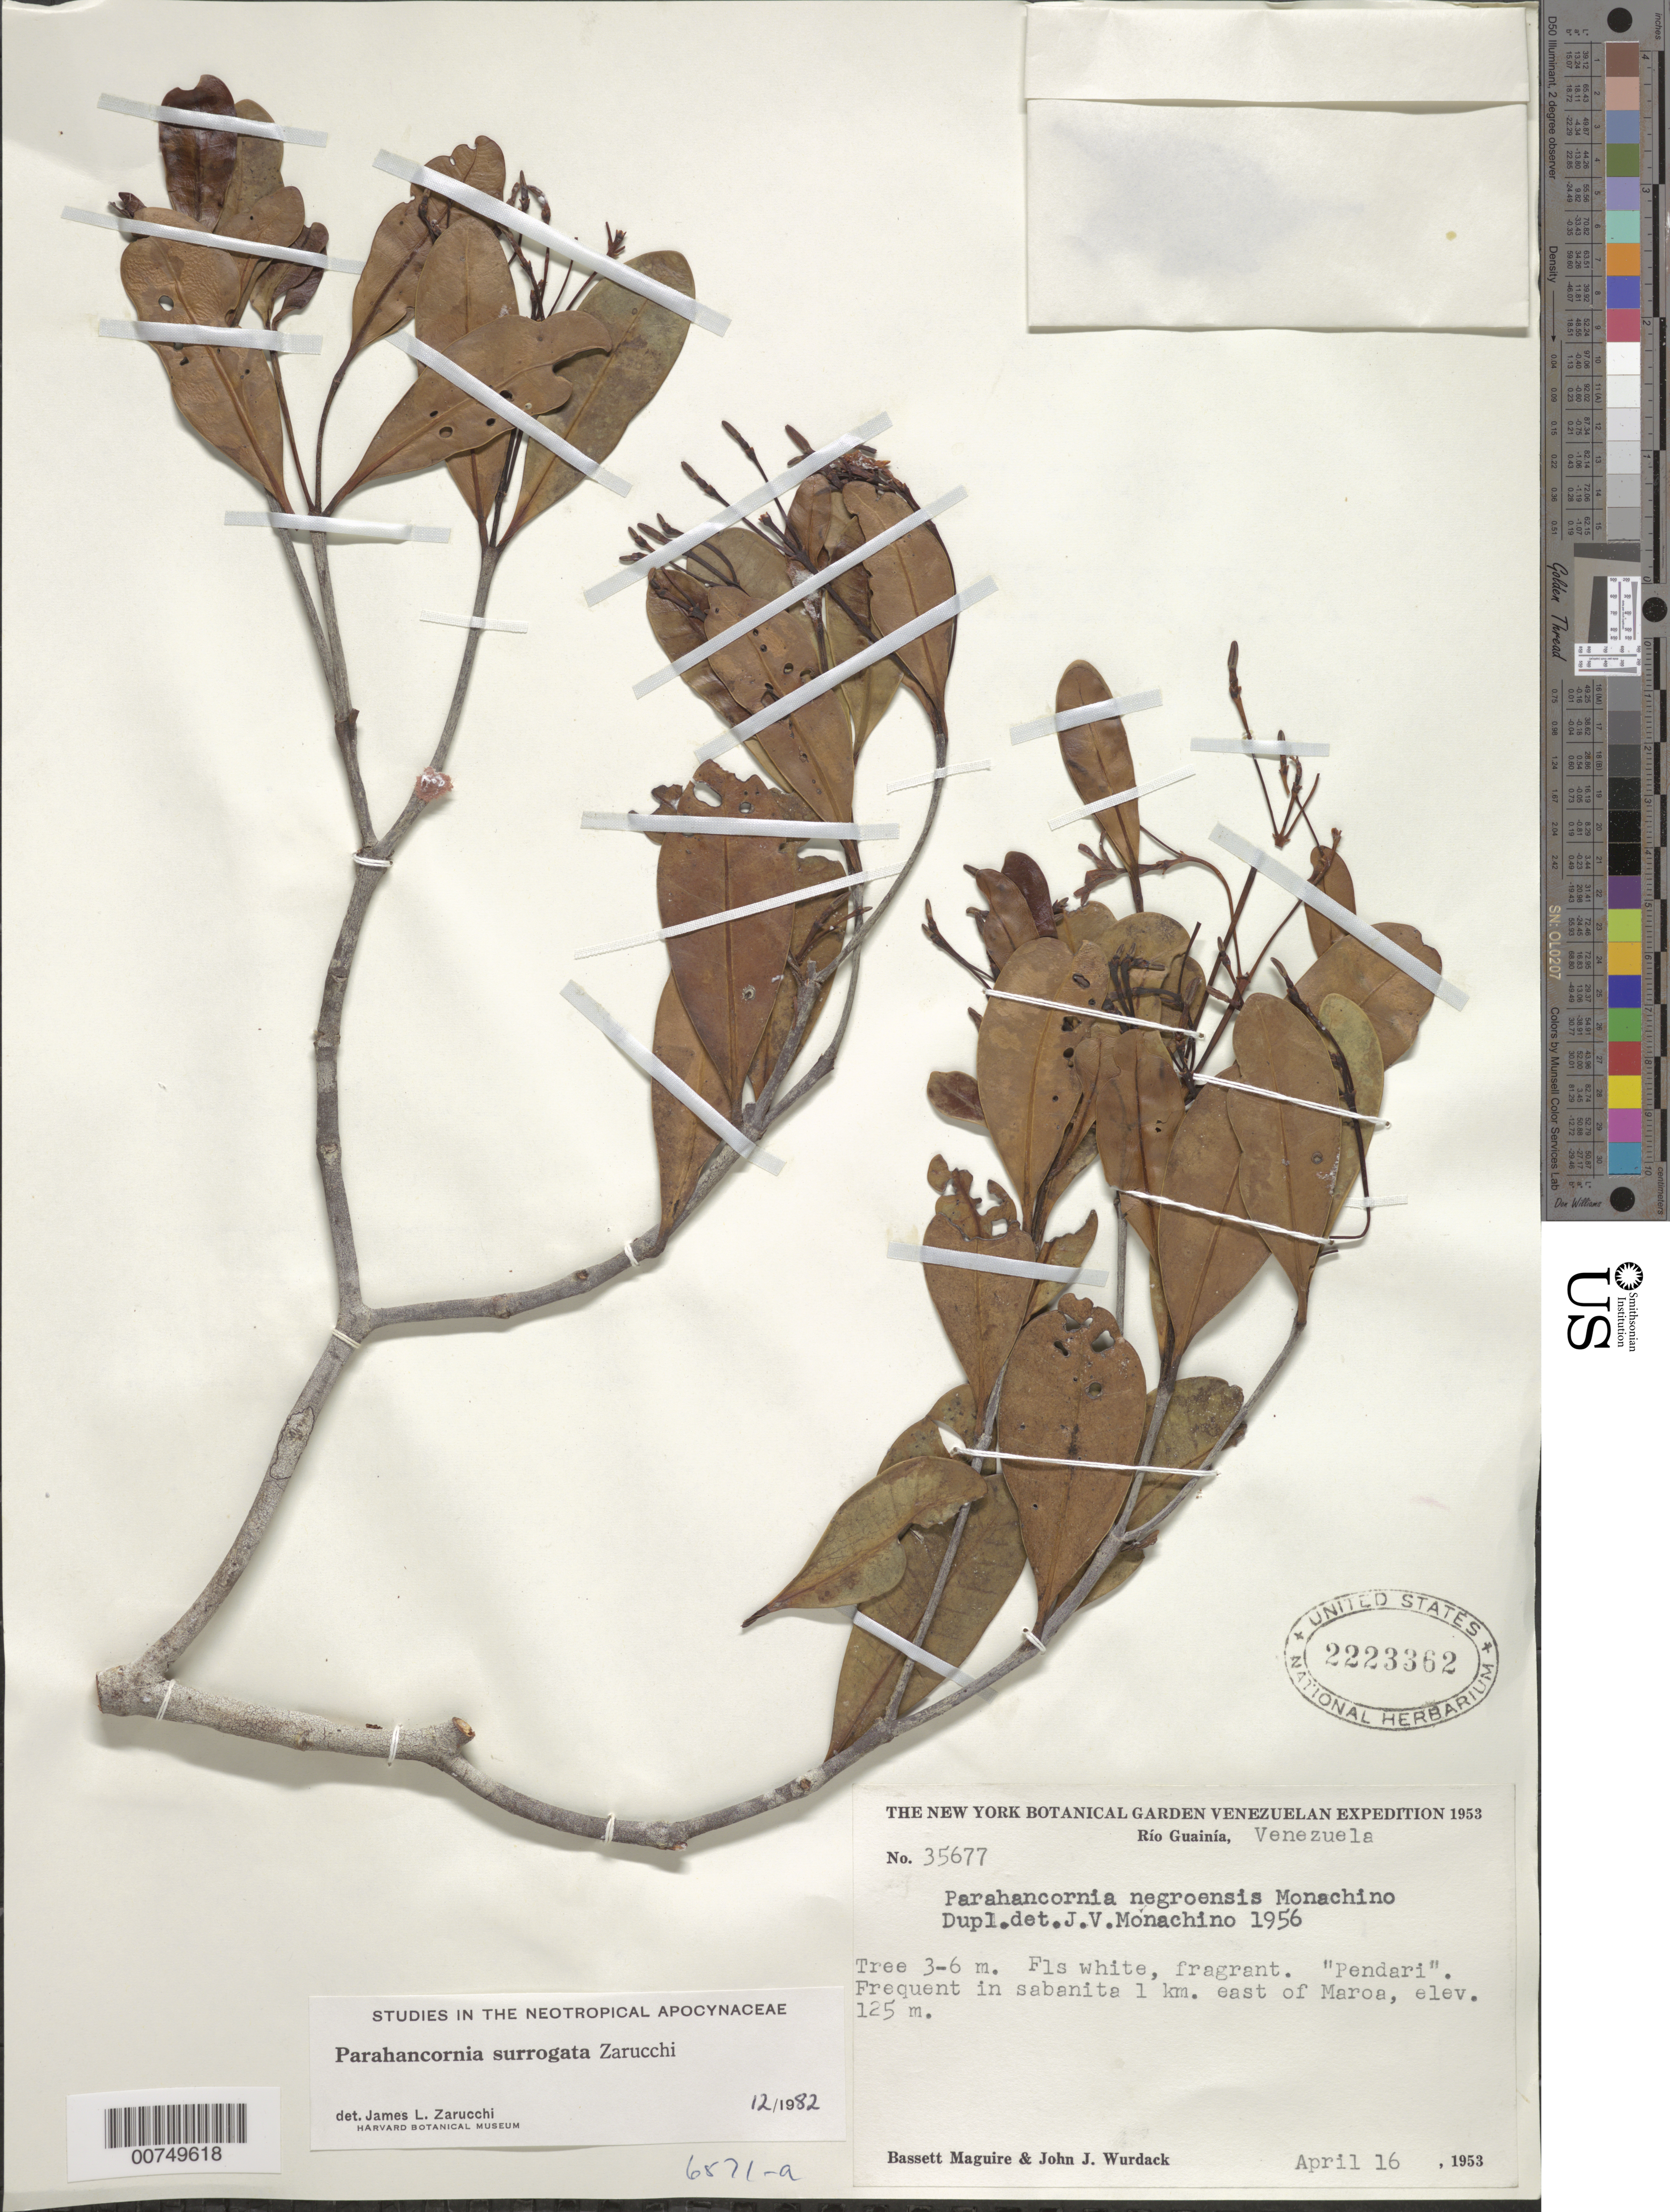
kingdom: Plantae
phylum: Tracheophyta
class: Magnoliopsida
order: Gentianales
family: Apocynaceae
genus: Parahancornia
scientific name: Parahancornia surrogata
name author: Zarucchi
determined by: Monachino, J. V.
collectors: B. Maguire & J. J. Wurdack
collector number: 35677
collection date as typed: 16-Apr-53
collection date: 1953-04-16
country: Venezuela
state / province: Amazonas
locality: Río Guainía, 1 km E of Maroa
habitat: Sabanita 1 Km east of Maroa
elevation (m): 125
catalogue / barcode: US 2223362